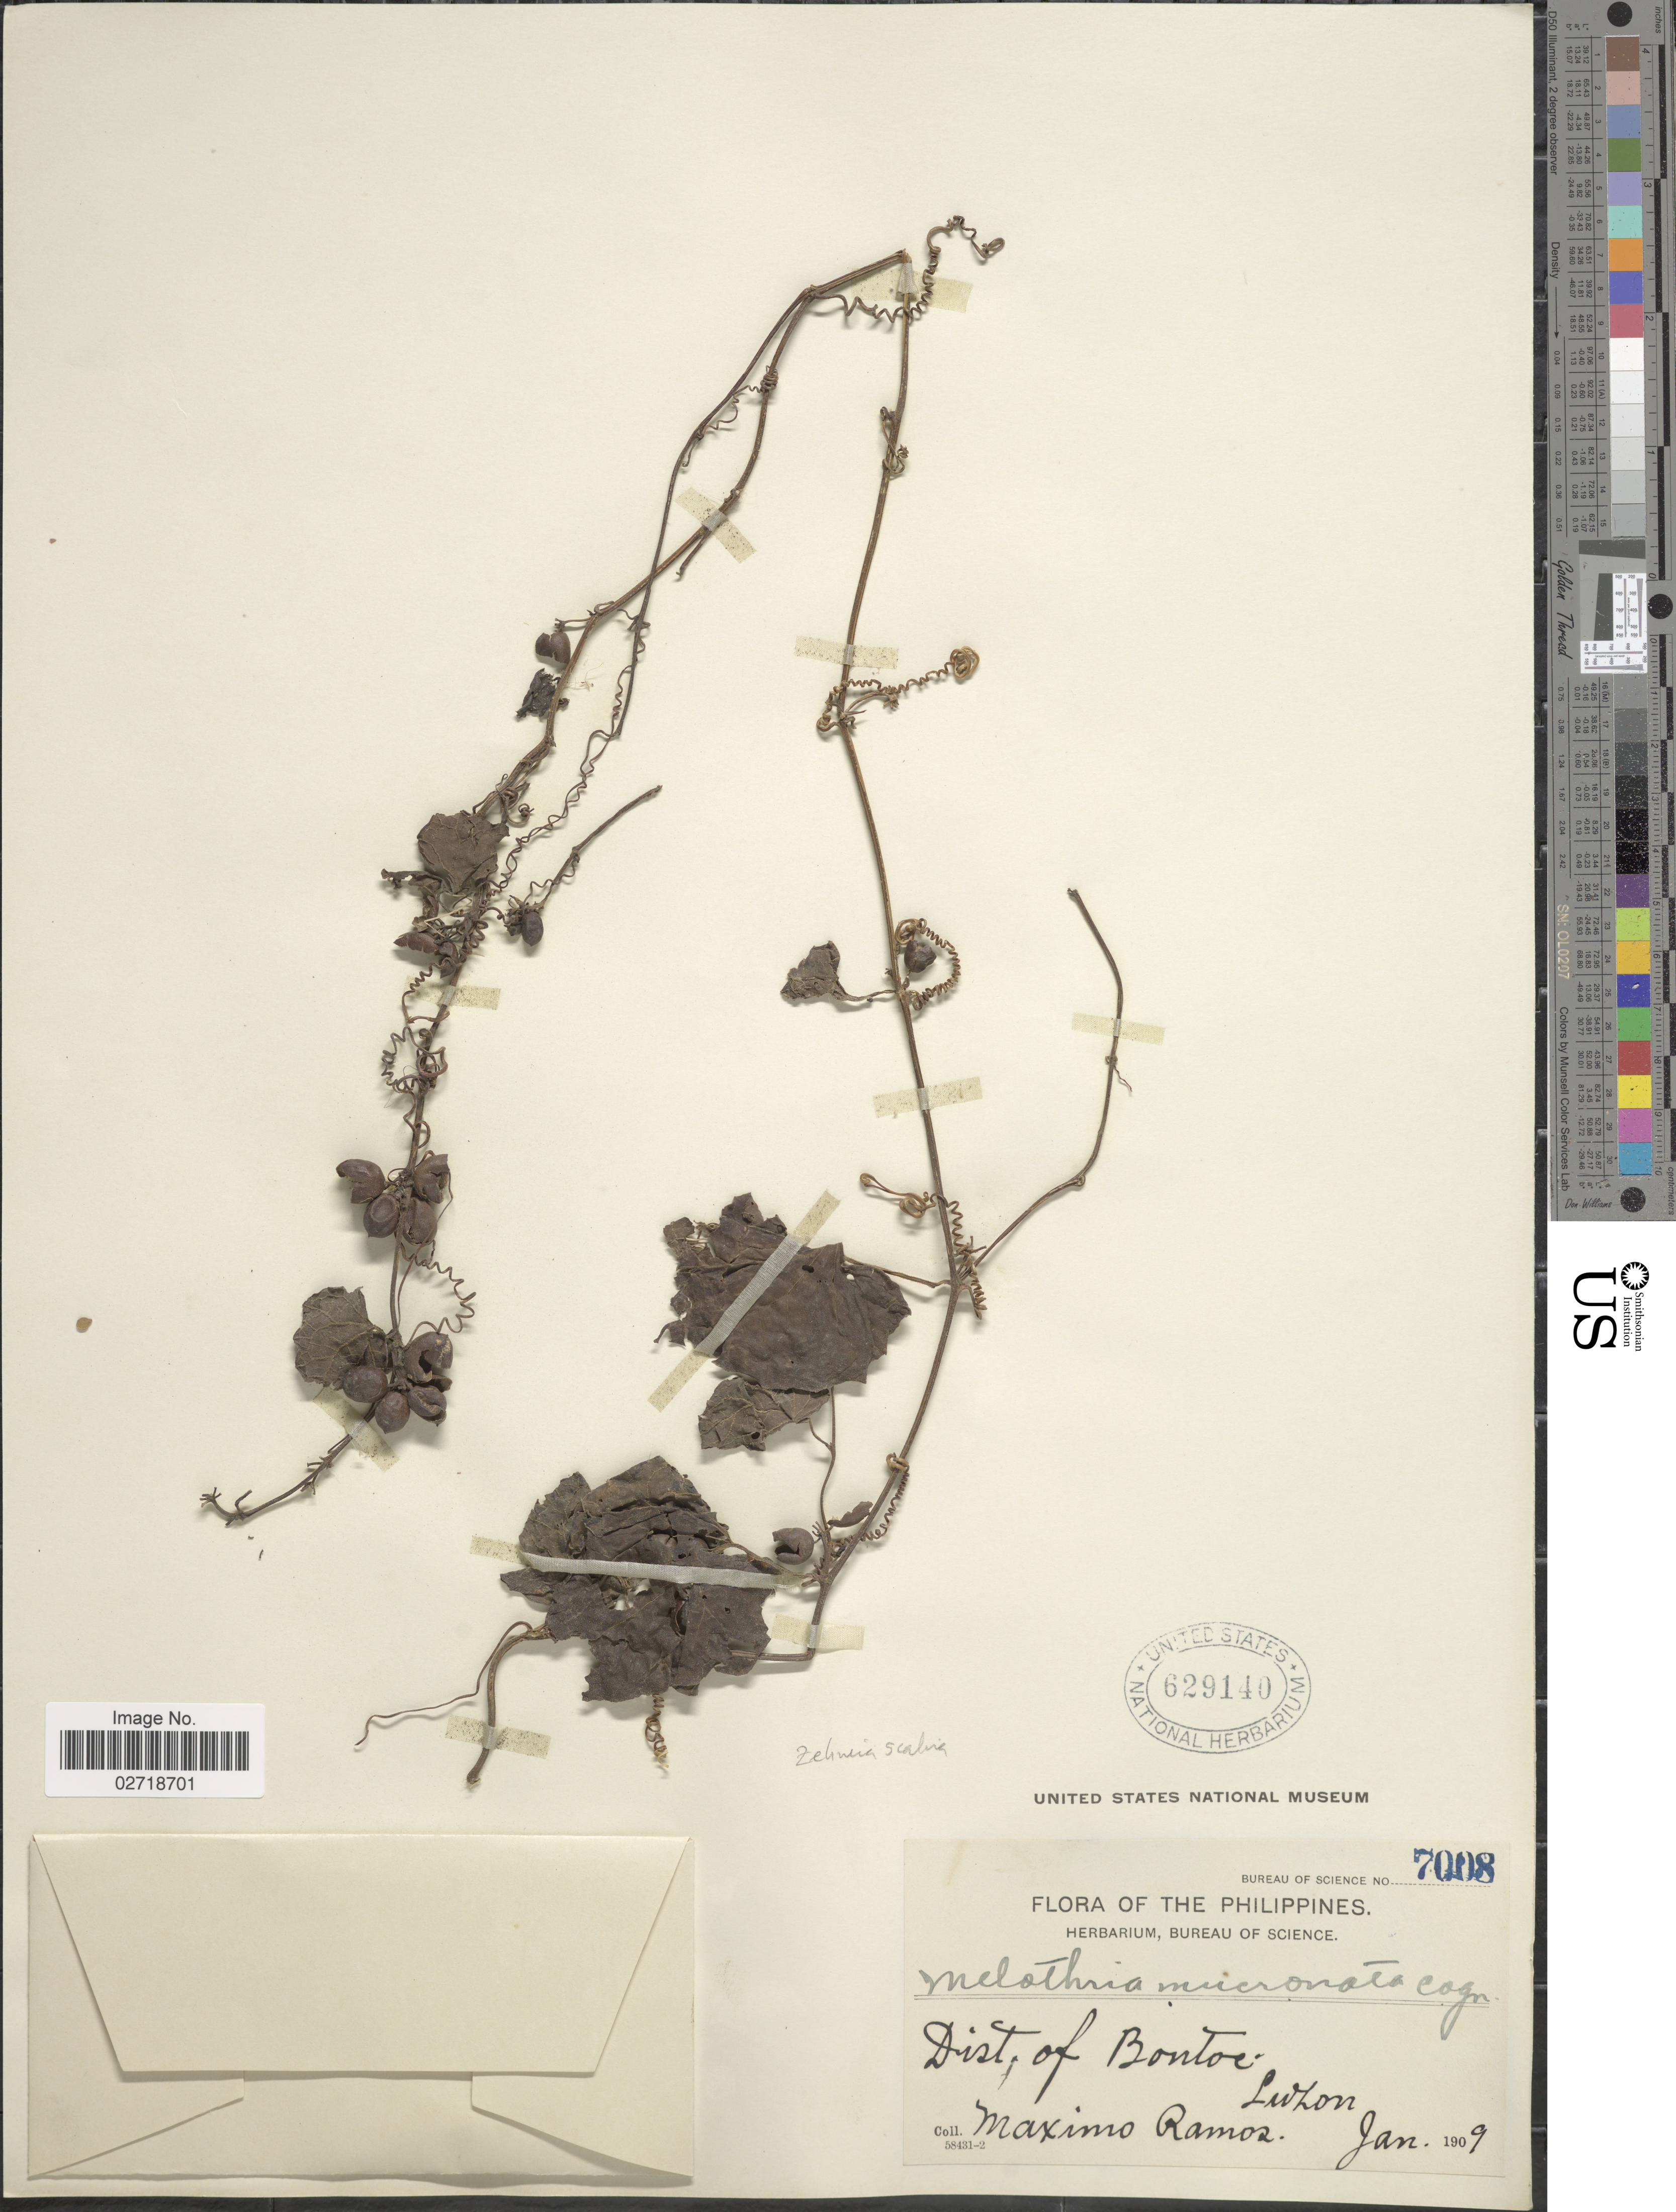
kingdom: Plantae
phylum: Tracheophyta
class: Magnoliopsida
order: Cucurbitales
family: Cucurbitaceae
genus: Zehneria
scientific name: Zehneria repanda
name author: (Blume) C.M.Simmons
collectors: M. Ramos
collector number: Bureau of Science 7008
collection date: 1909-01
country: Philippines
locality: Dist. of Bontoc, Luzon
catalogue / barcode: US 629140